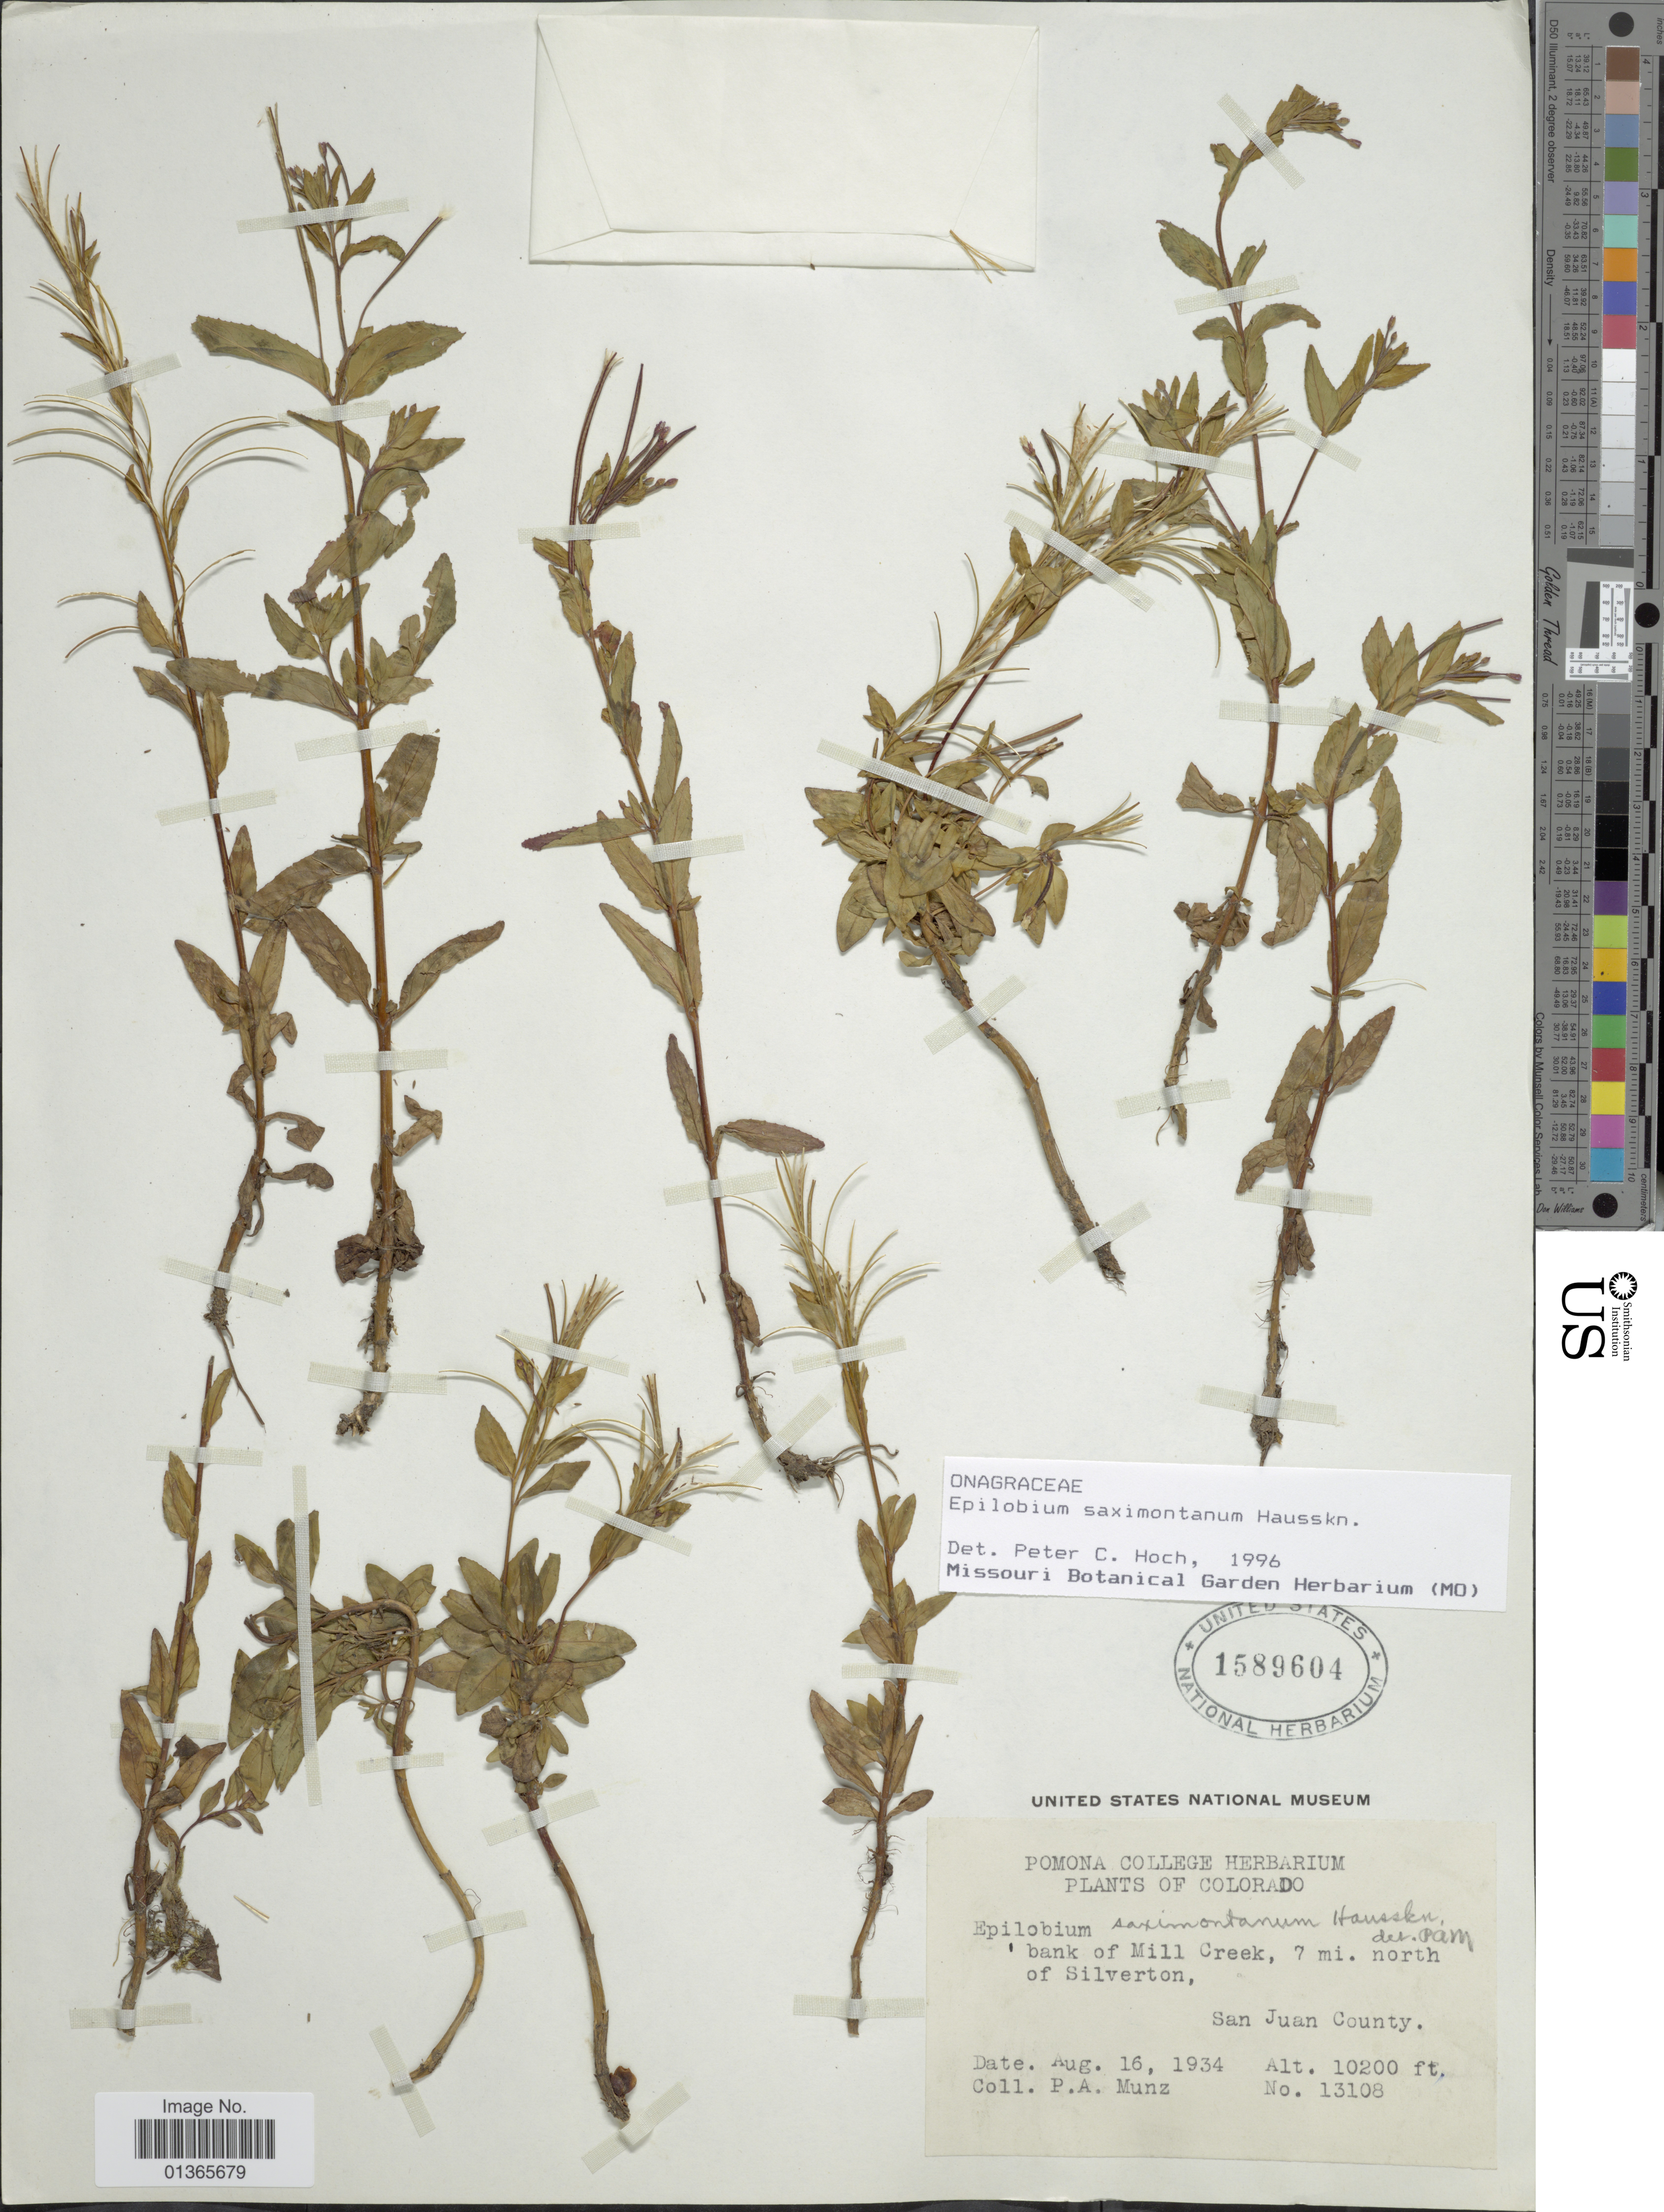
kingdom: Plantae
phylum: Tracheophyta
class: Magnoliopsida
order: Myrtales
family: Onagraceae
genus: Epilobium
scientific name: Epilobium saximontanum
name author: Hausskn.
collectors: P. A. Munz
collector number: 13108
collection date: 1934-08-16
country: United States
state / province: Colorado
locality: Bank of Mill Creek, 7 mi. north of Silverton, San Juan County.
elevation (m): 3109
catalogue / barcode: US 1589604